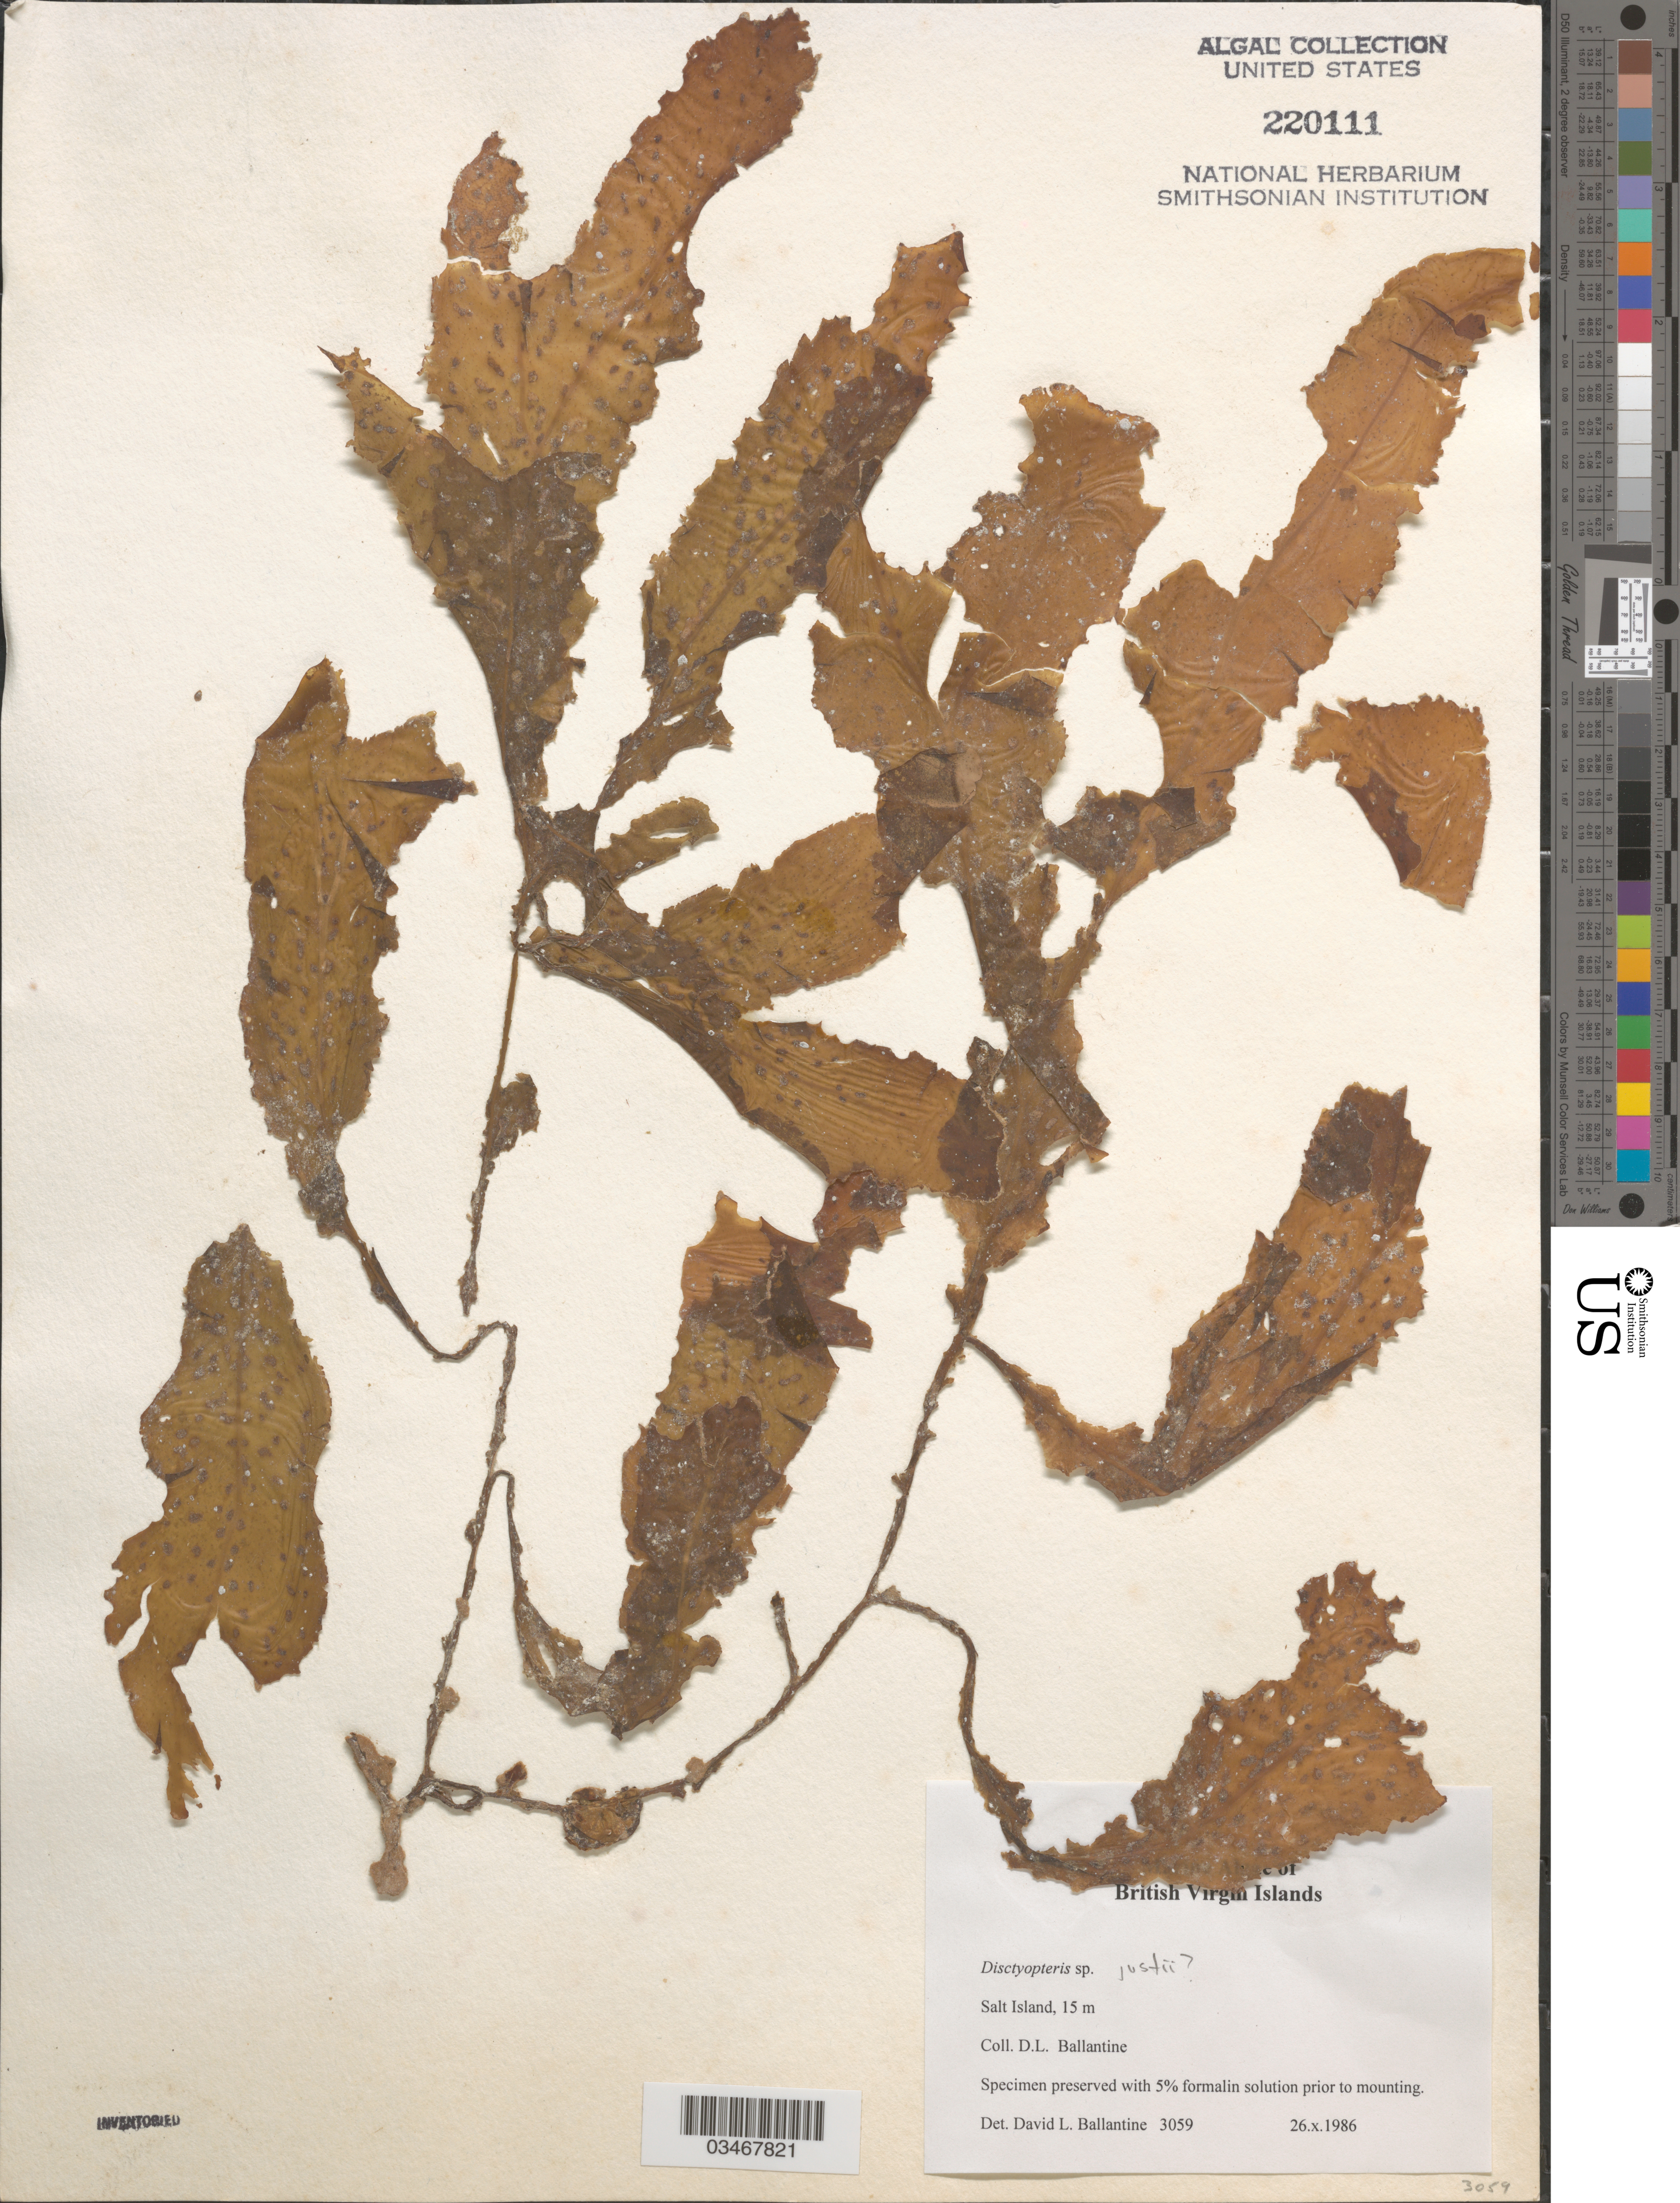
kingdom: Chromista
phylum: Ochrophyta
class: Phaeophyceae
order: Dictyotales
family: Dictyotaceae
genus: Dictyopteris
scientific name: Dictyopteris sp.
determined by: Ballantine, D. L.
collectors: D.L. Ballantine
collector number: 3059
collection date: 1986-10-26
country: British Virgin Islands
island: Salt Island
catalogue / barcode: US 220111